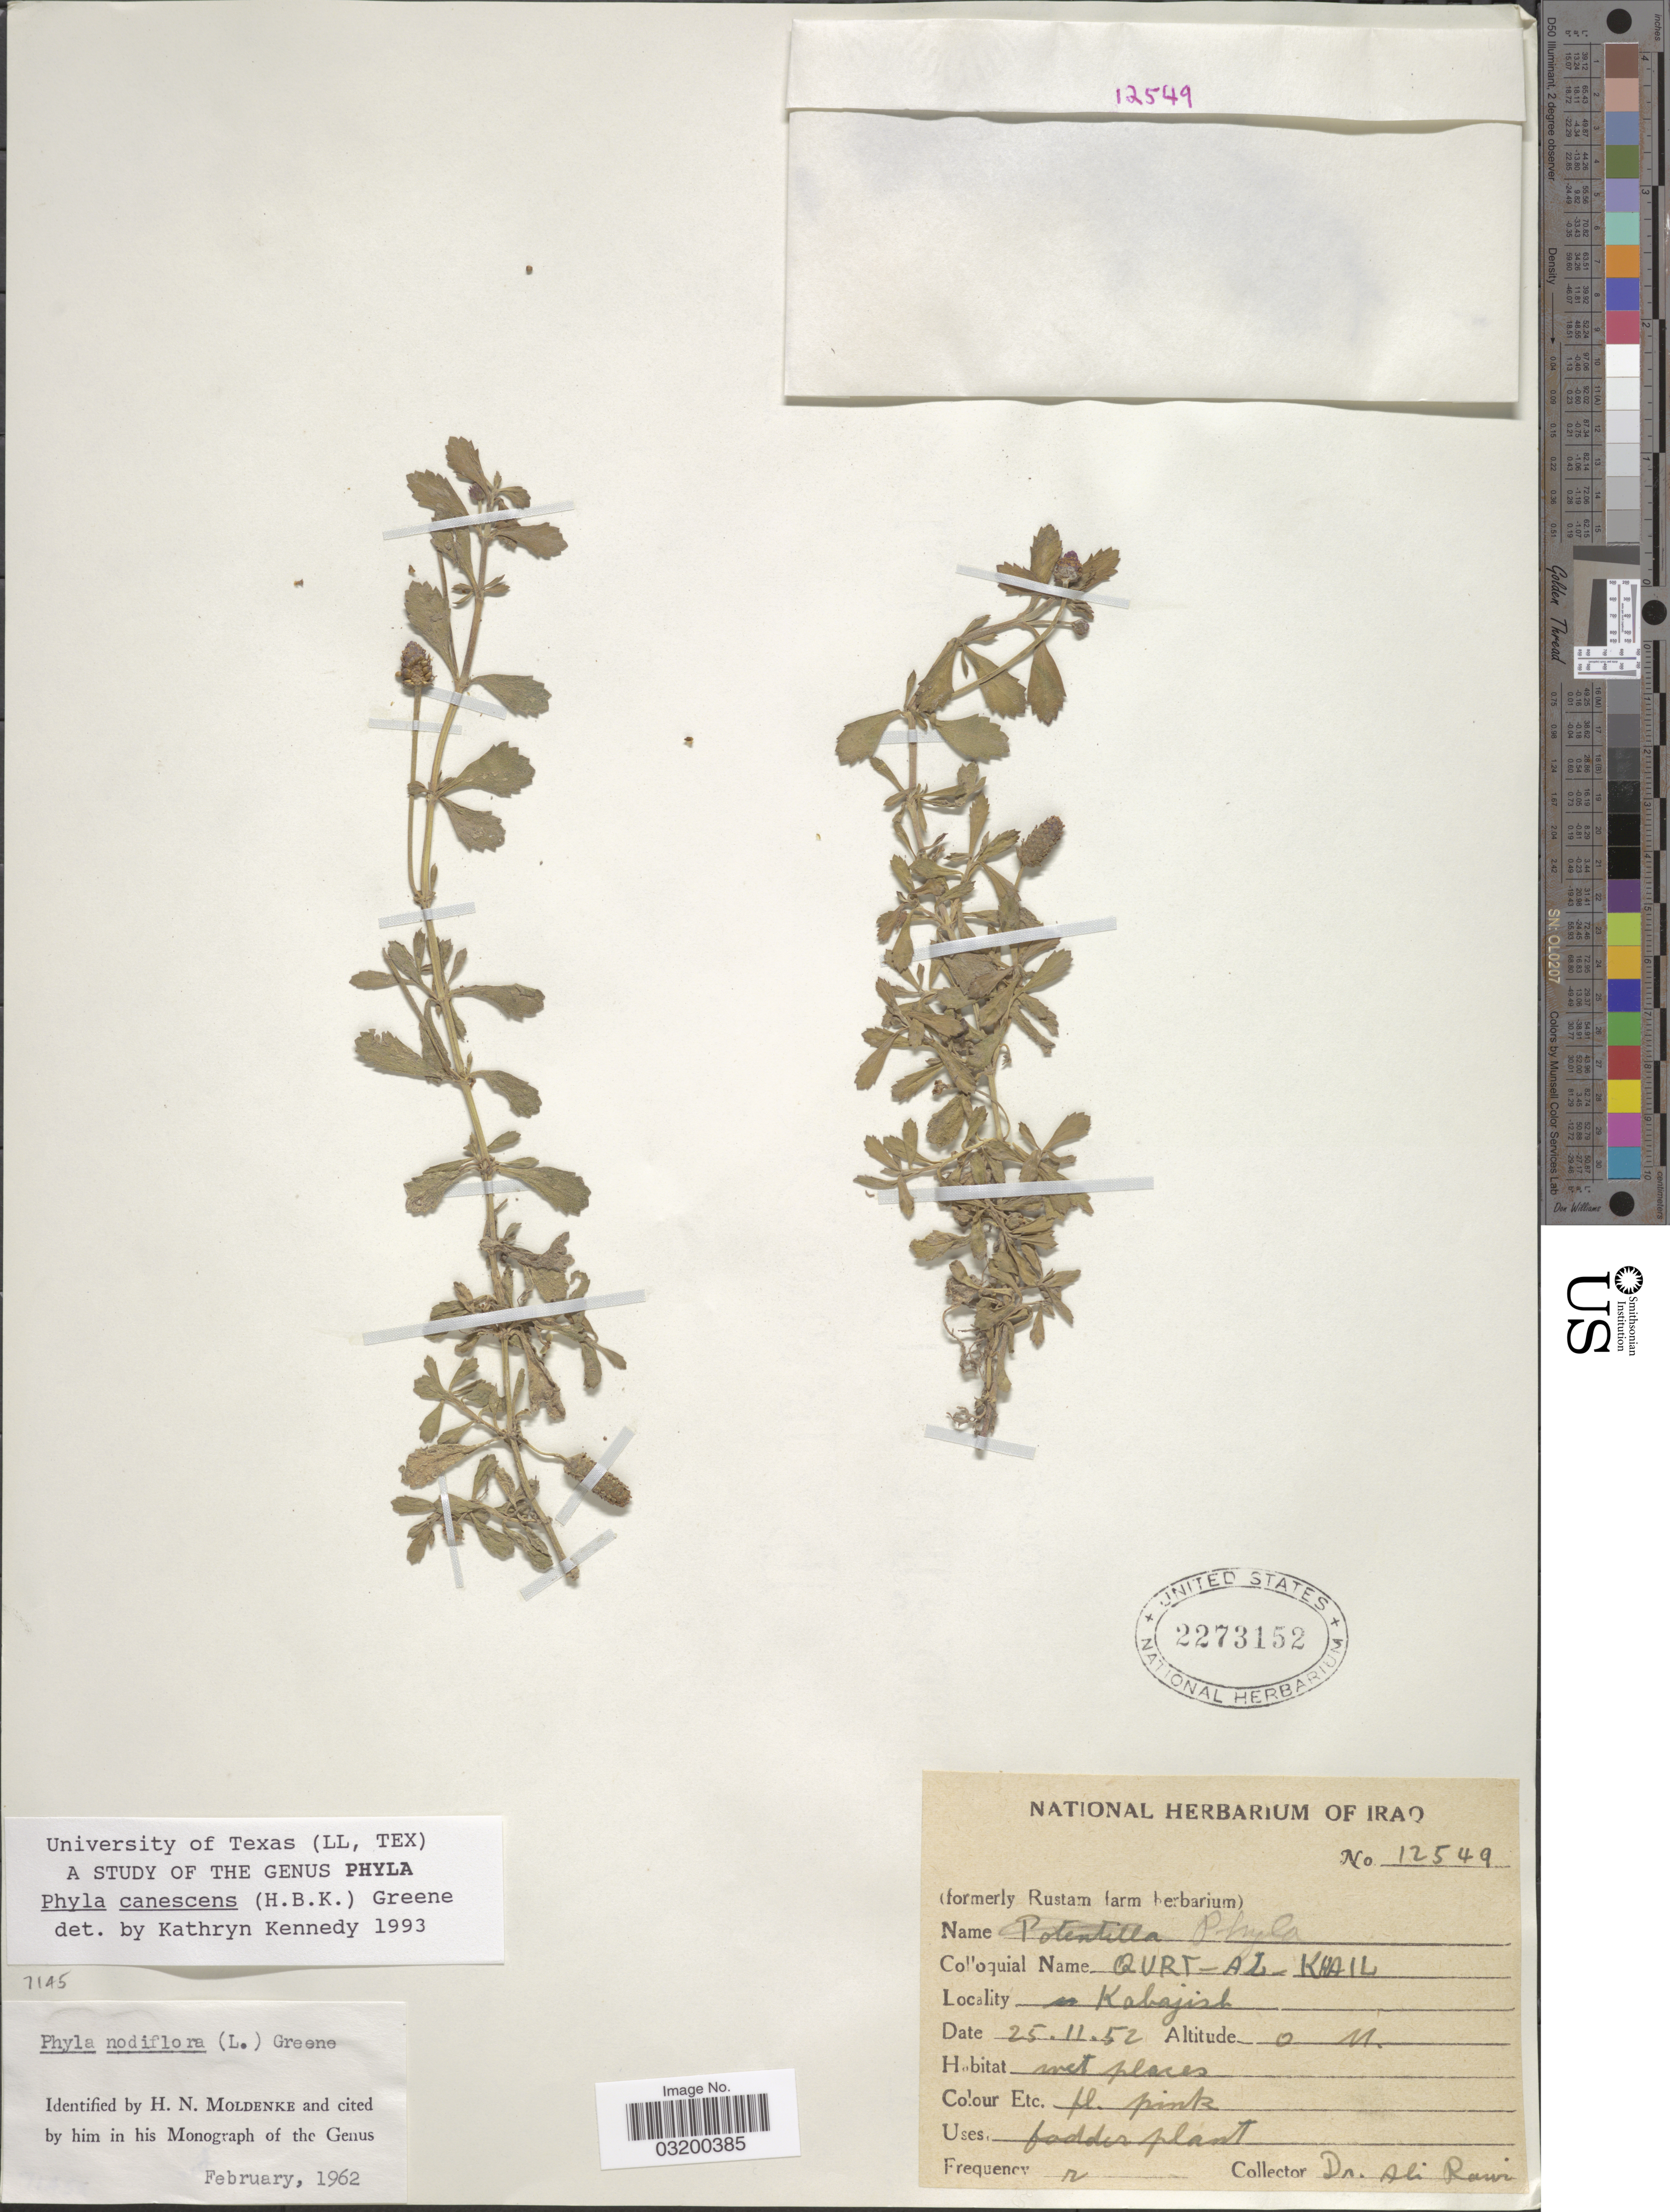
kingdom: Plantae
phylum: Tracheophyta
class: Magnoliopsida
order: Lamiales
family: Verbenaceae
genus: Phyla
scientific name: Phyla canescens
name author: (Kunth) S.W. Greene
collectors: A. Rawi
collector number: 12549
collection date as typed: Transcribed d/m/y: 25/11/52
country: Iraq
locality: Kabajish [interpreted].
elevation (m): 0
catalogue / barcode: US 2273152